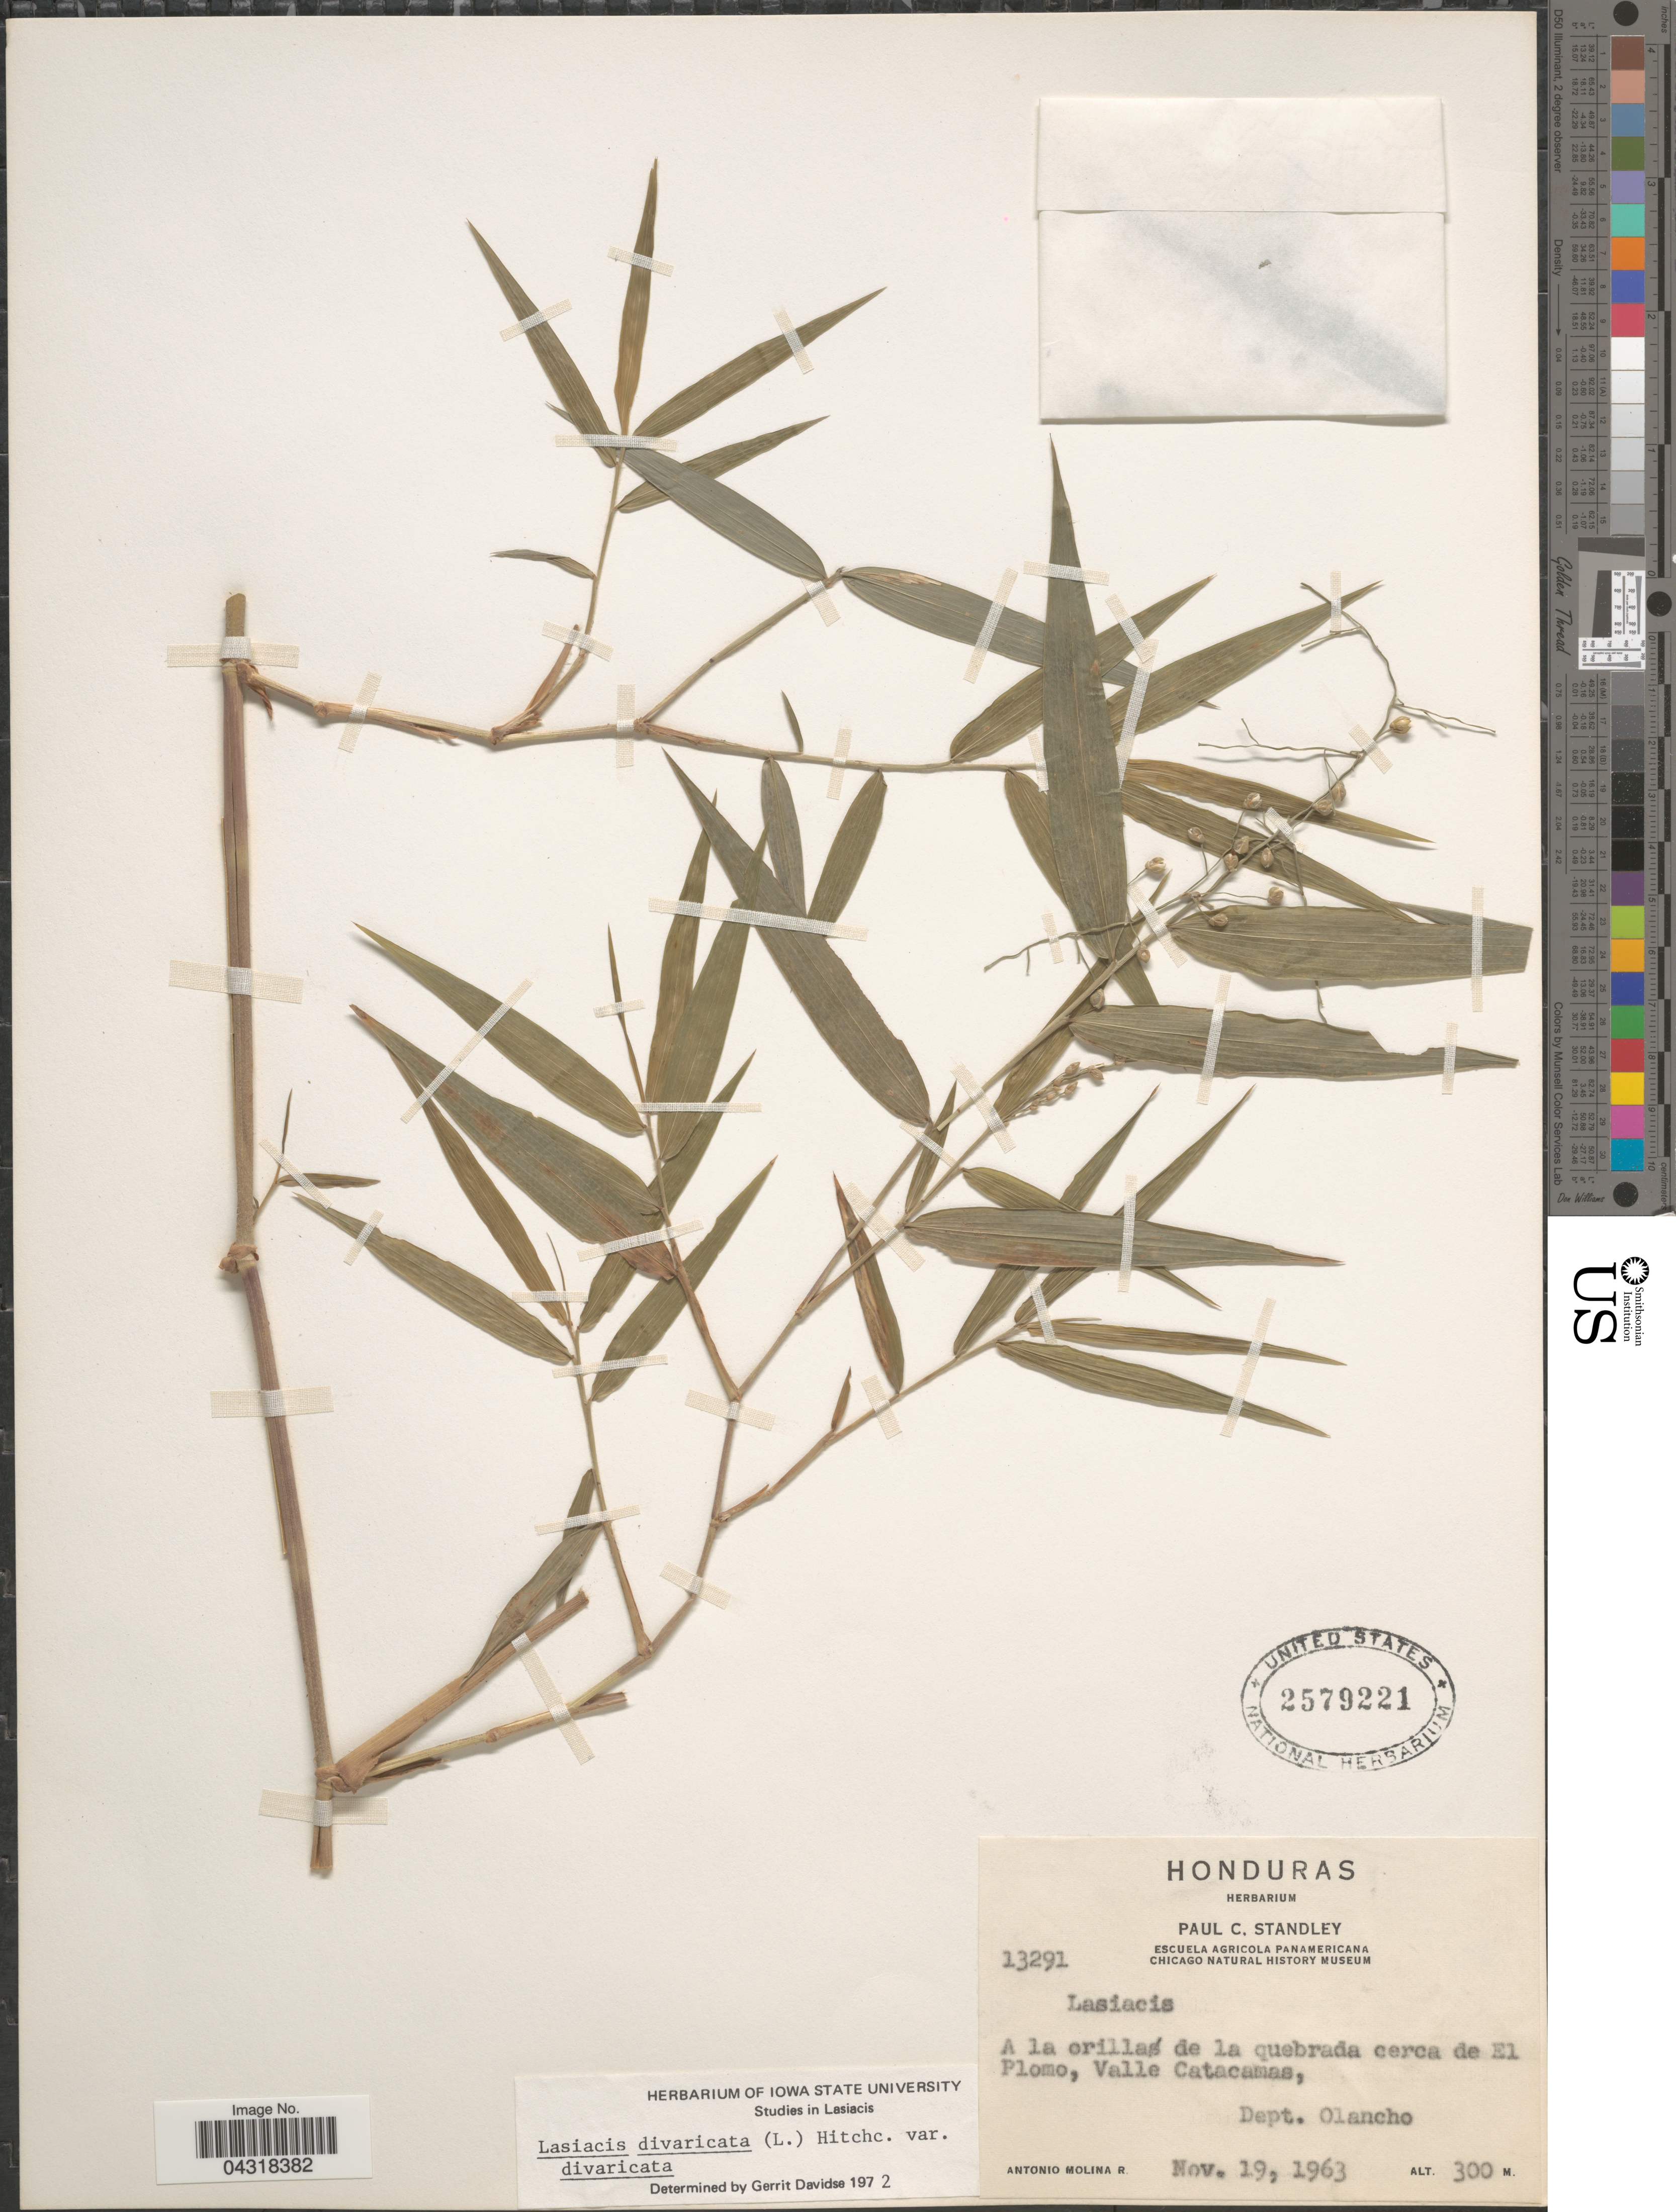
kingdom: Plantae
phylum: Tracheophyta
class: Liliopsida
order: Poales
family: Poaceae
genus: Lasiacis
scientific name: Lasiacis divaricata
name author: (L.) Hitchc.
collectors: A. Molina R.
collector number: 13291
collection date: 1963-11-19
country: Honduras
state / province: Olancho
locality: A la orillas de la quebrada cerca de El Plomo, Valle Catacamas, Dept. Olancho.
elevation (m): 300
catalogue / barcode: US 2579221